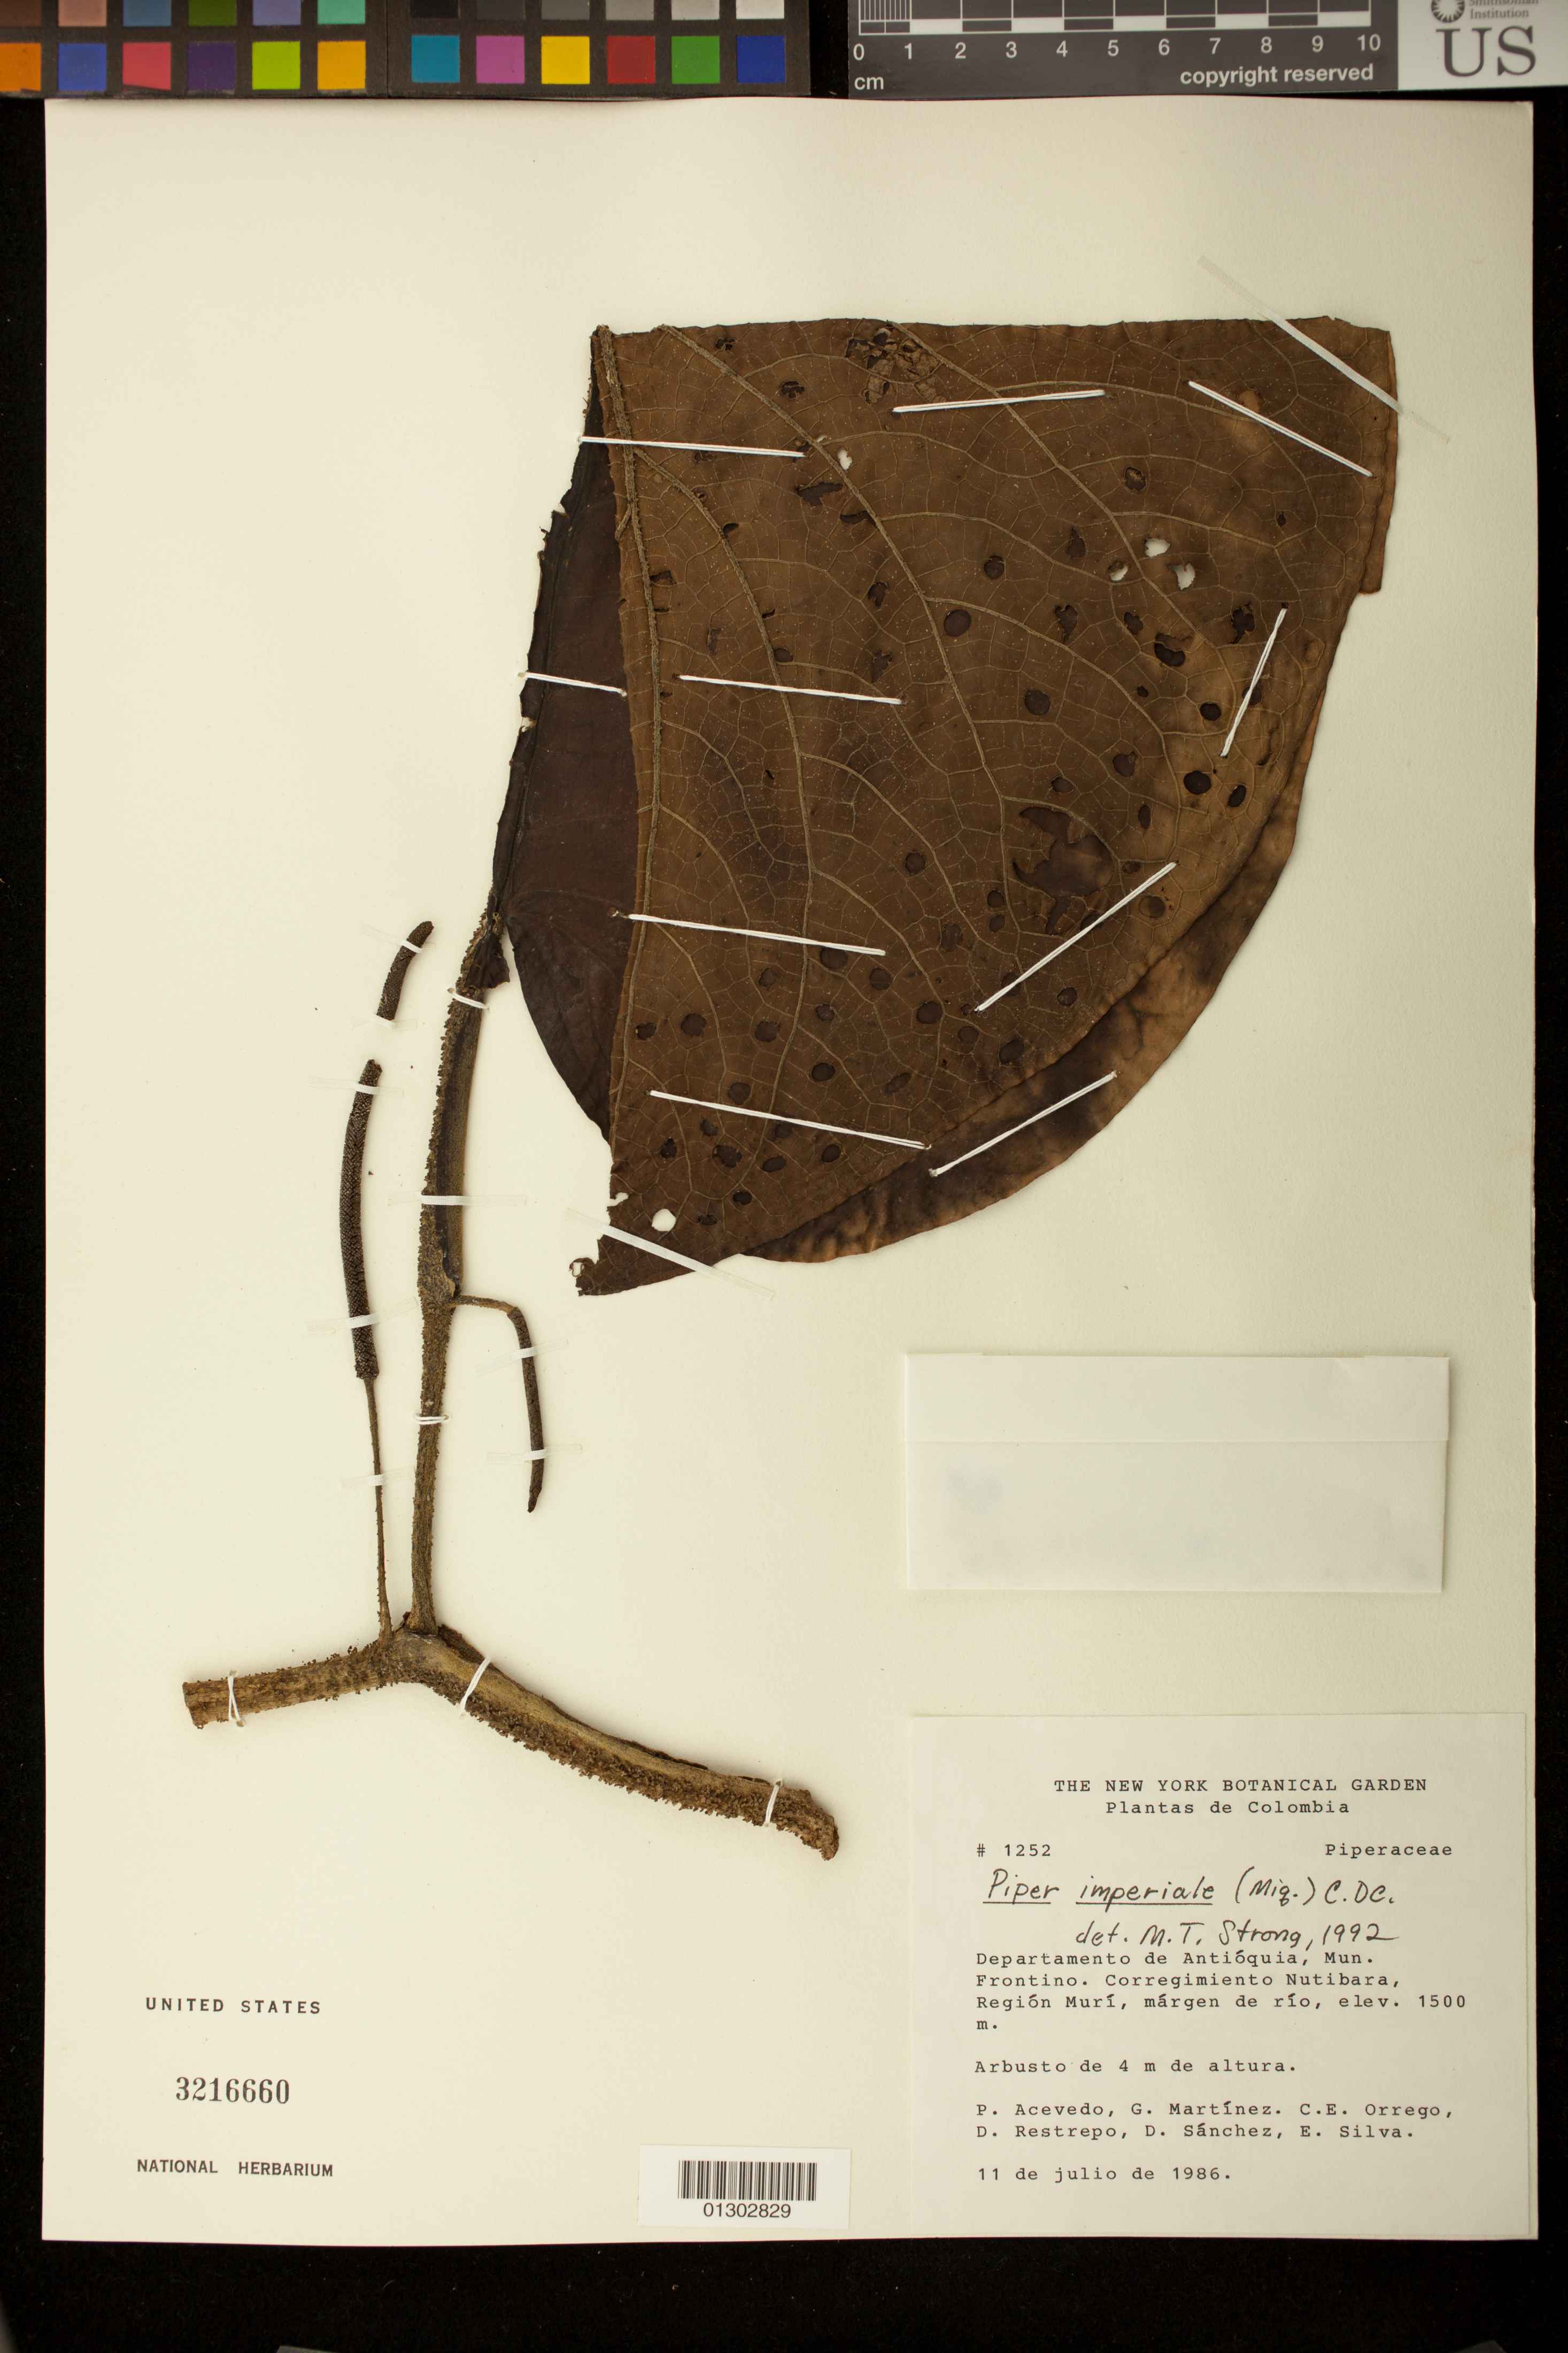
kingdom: Plantae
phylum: Tracheophyta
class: Magnoliopsida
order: Piperales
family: Piperaceae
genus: Piper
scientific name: Piper imperiale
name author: (Miq.) C. DC.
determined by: Strong, M. T., (US), Smithsonian Institution - National Museum of Natural History (UNITED STATES)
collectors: P. Acevedo-Rodr., D. Sanchez, D. Restrepo, G. Martinez, E. Silva & C. Orrego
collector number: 1252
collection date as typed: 11 Jul 1986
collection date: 1986-07-11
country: Colombia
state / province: Antioquia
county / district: Frontino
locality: Depart. Antioquia; Municipio Frontino; corregimiento Nutibara, camino hacia La Blanquita Region Murri (Cuevas).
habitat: Margen de río.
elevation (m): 1500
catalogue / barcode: US 3216660